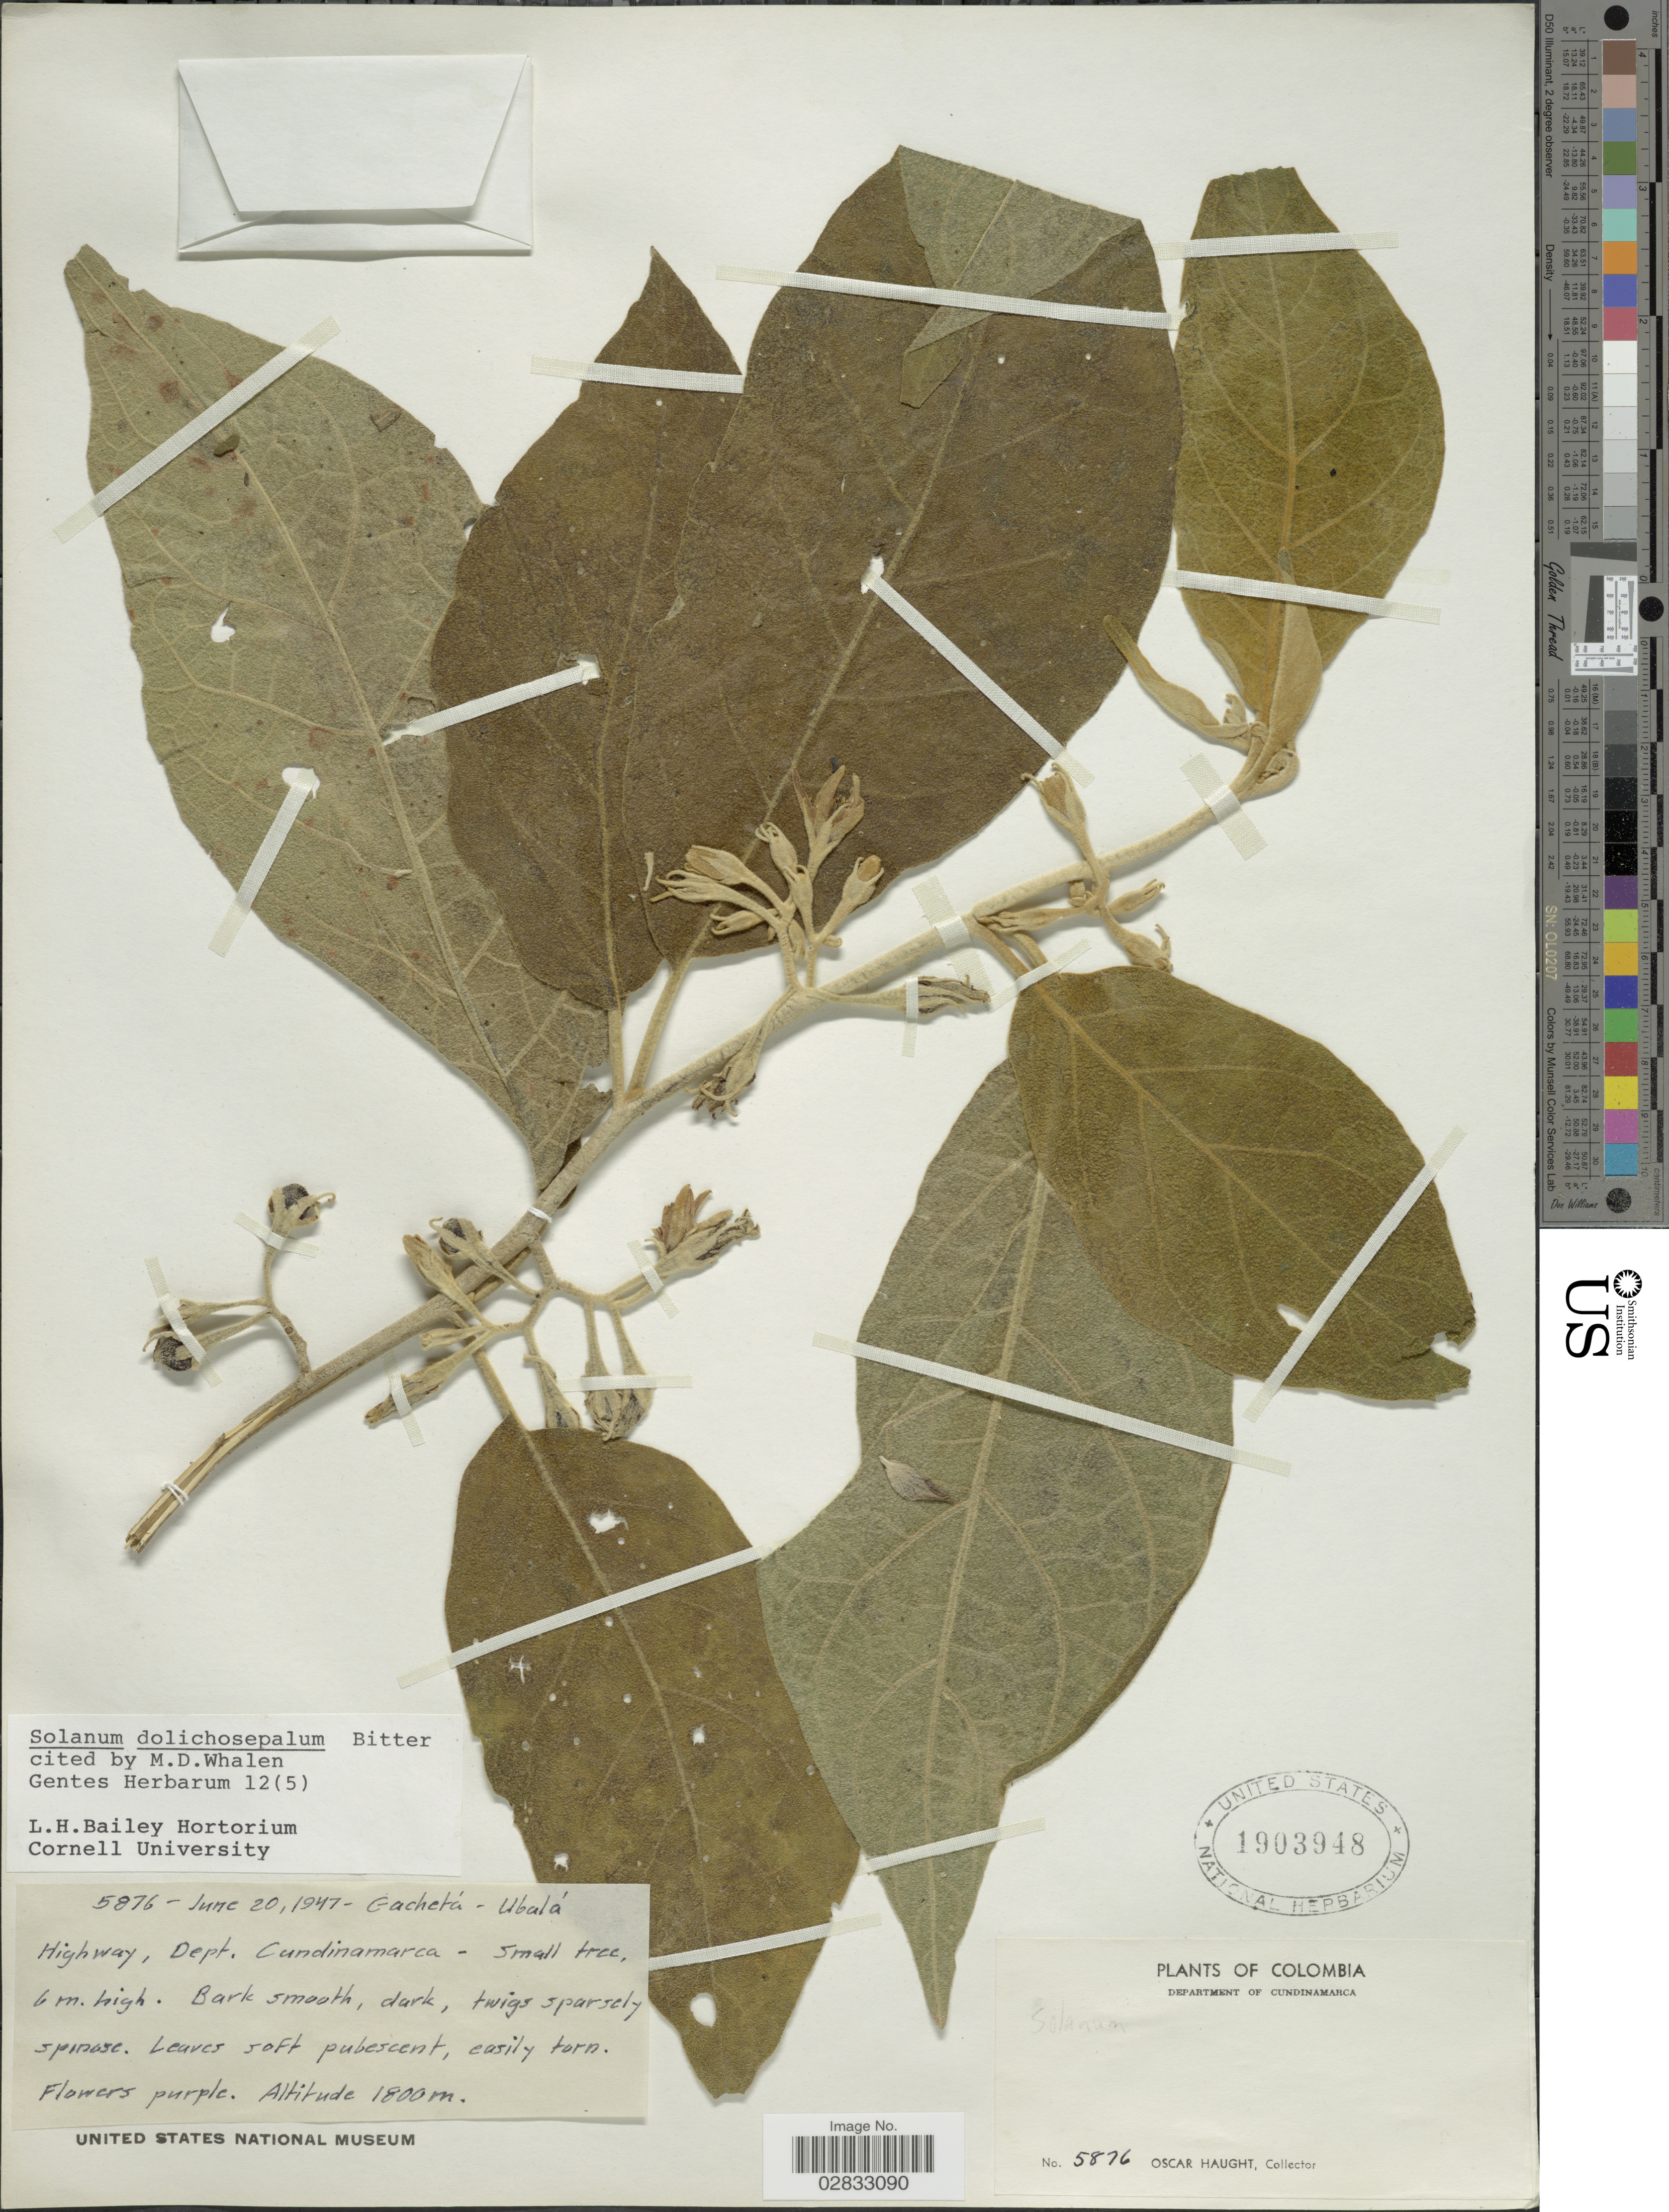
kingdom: Plantae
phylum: Tracheophyta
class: Magnoliopsida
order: Solanales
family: Solanaceae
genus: Solanum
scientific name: Solanum dolichosepalum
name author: Bitter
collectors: O. Haught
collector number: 5876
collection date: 1947-06-20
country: Colombia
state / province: Cundinamarca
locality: Department of Cundinamarca. Eacheta- Ubala Highway.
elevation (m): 1800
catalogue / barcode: US 1903948